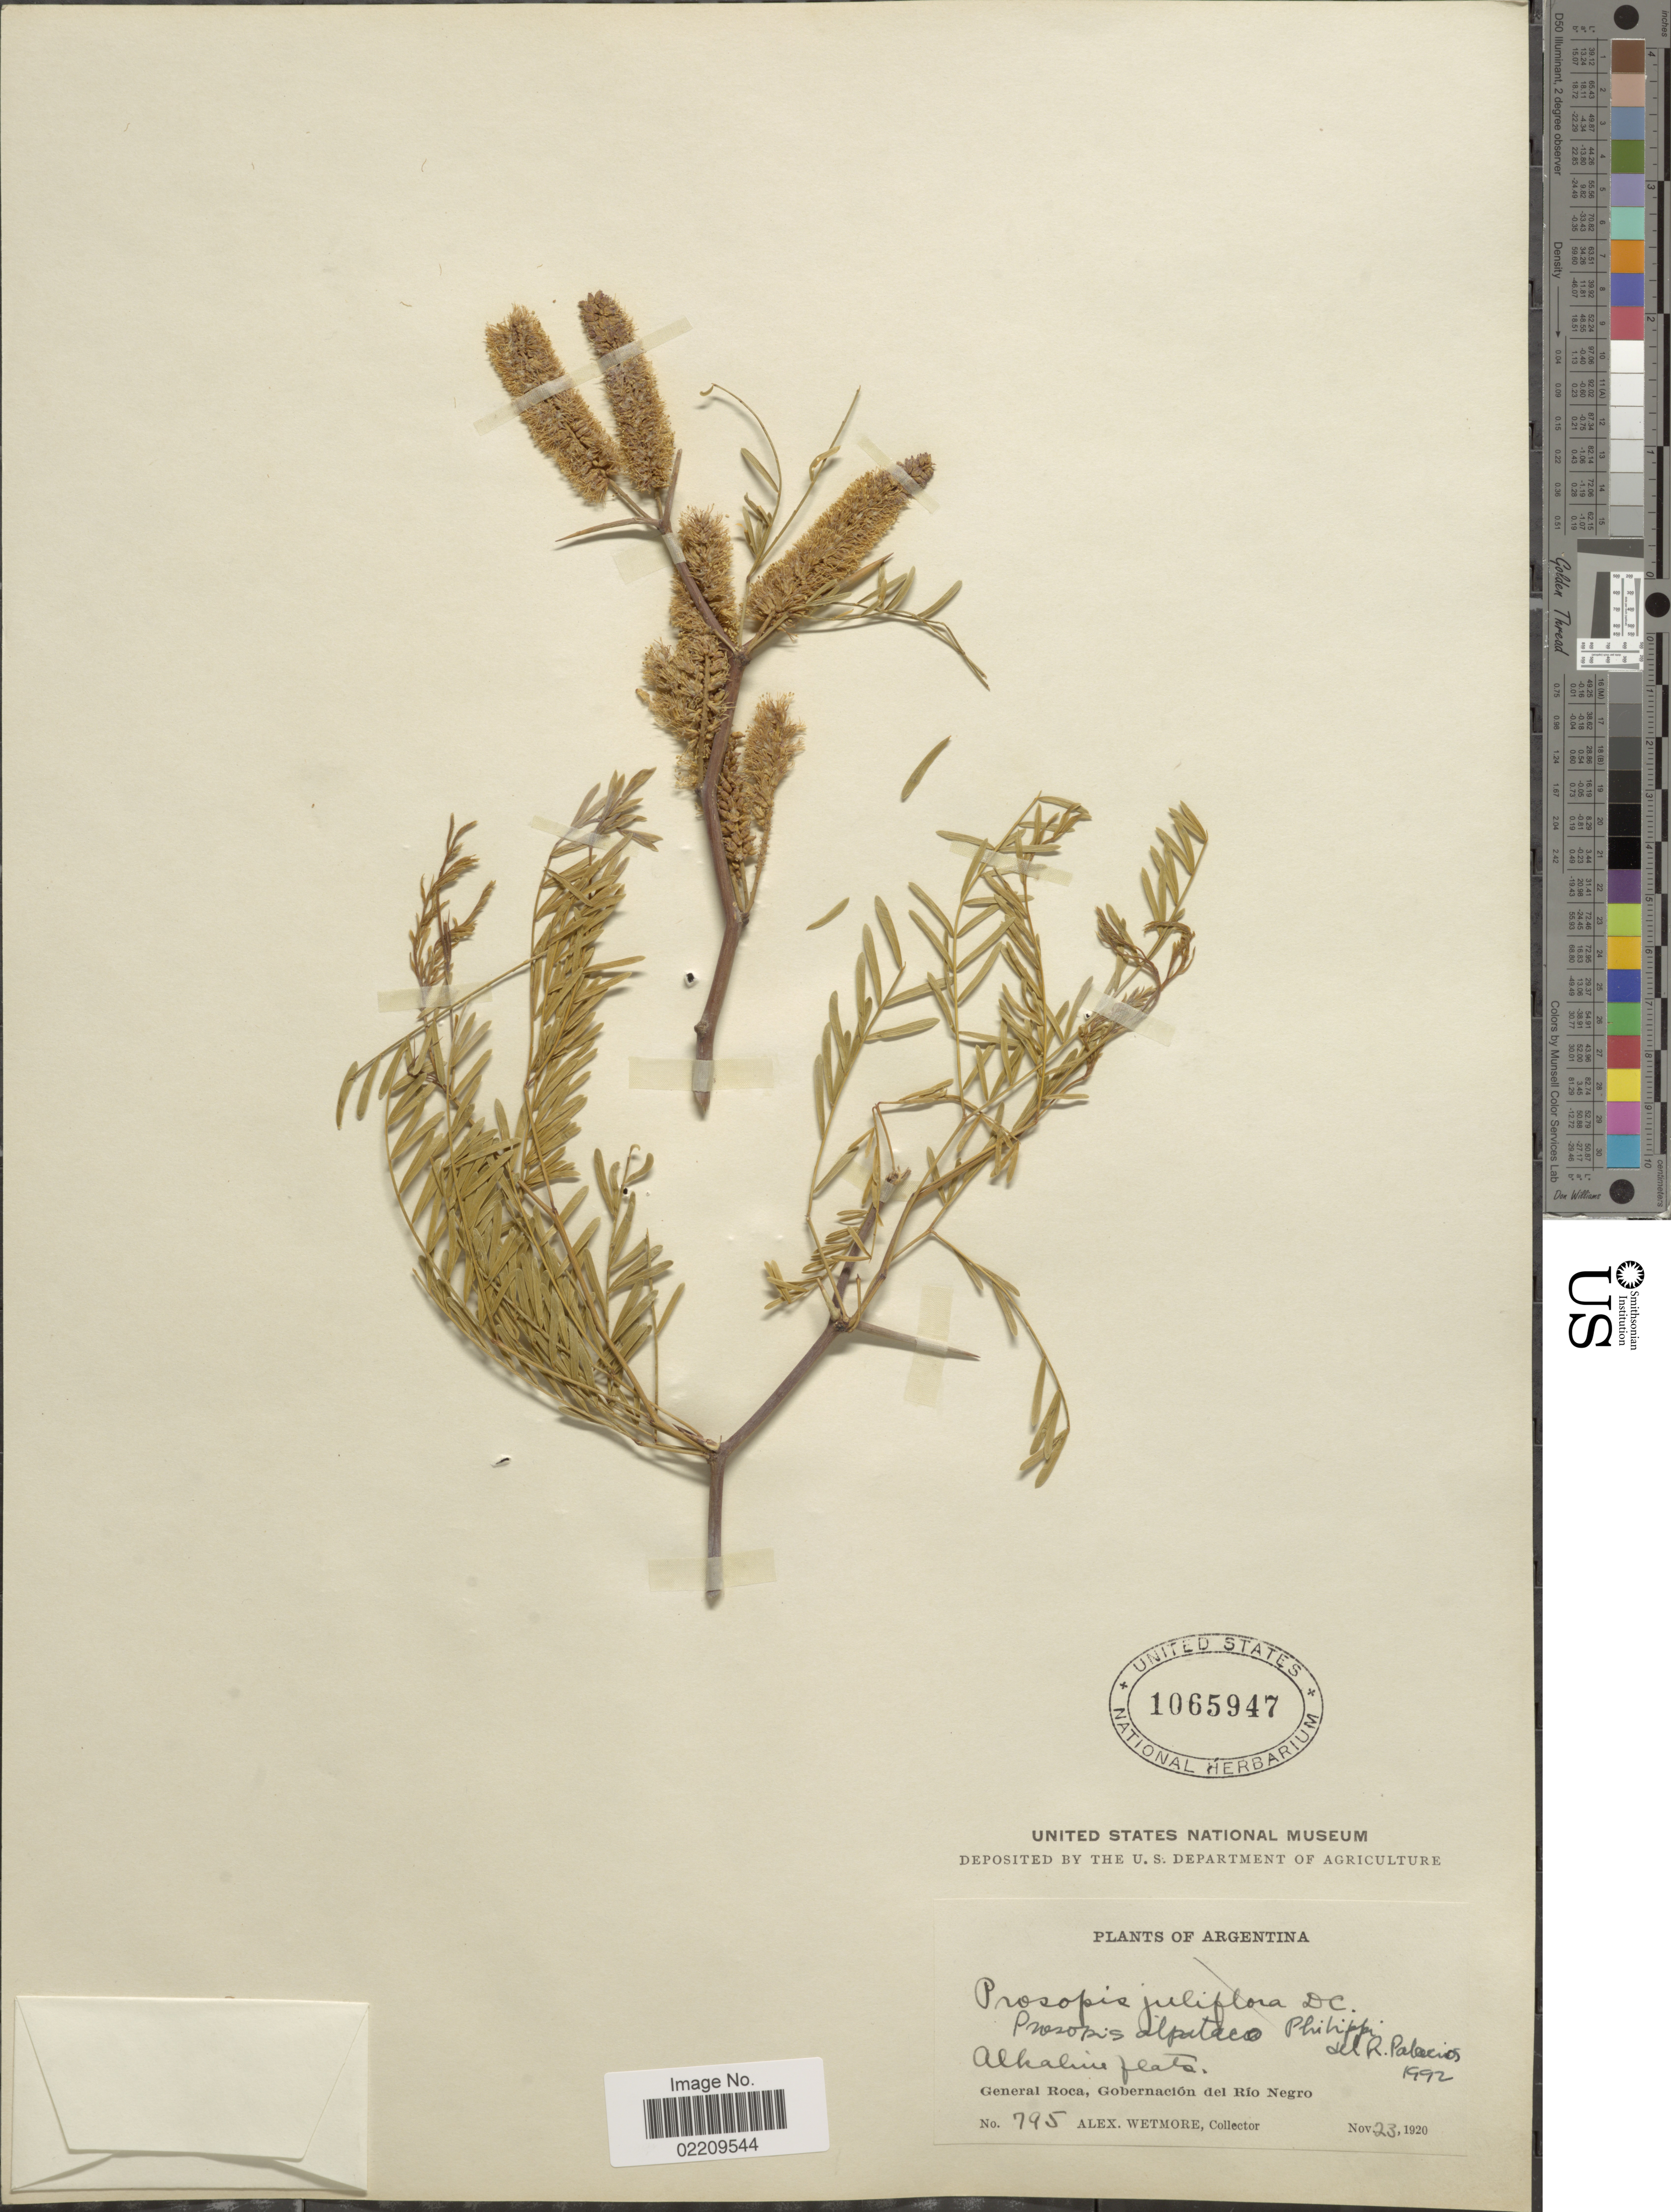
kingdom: Plantae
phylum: Tracheophyta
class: Magnoliopsida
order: Fabales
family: Fabaceae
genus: Neltuma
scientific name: Neltuma alpataco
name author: (Phil.) C. E. Hughes & G.P. Lewis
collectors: A. Wetmore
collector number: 795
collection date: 1920-11-23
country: Argentina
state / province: Rio Negro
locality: General Roca, Gobernacion del Rio Negro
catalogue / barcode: US 1065947